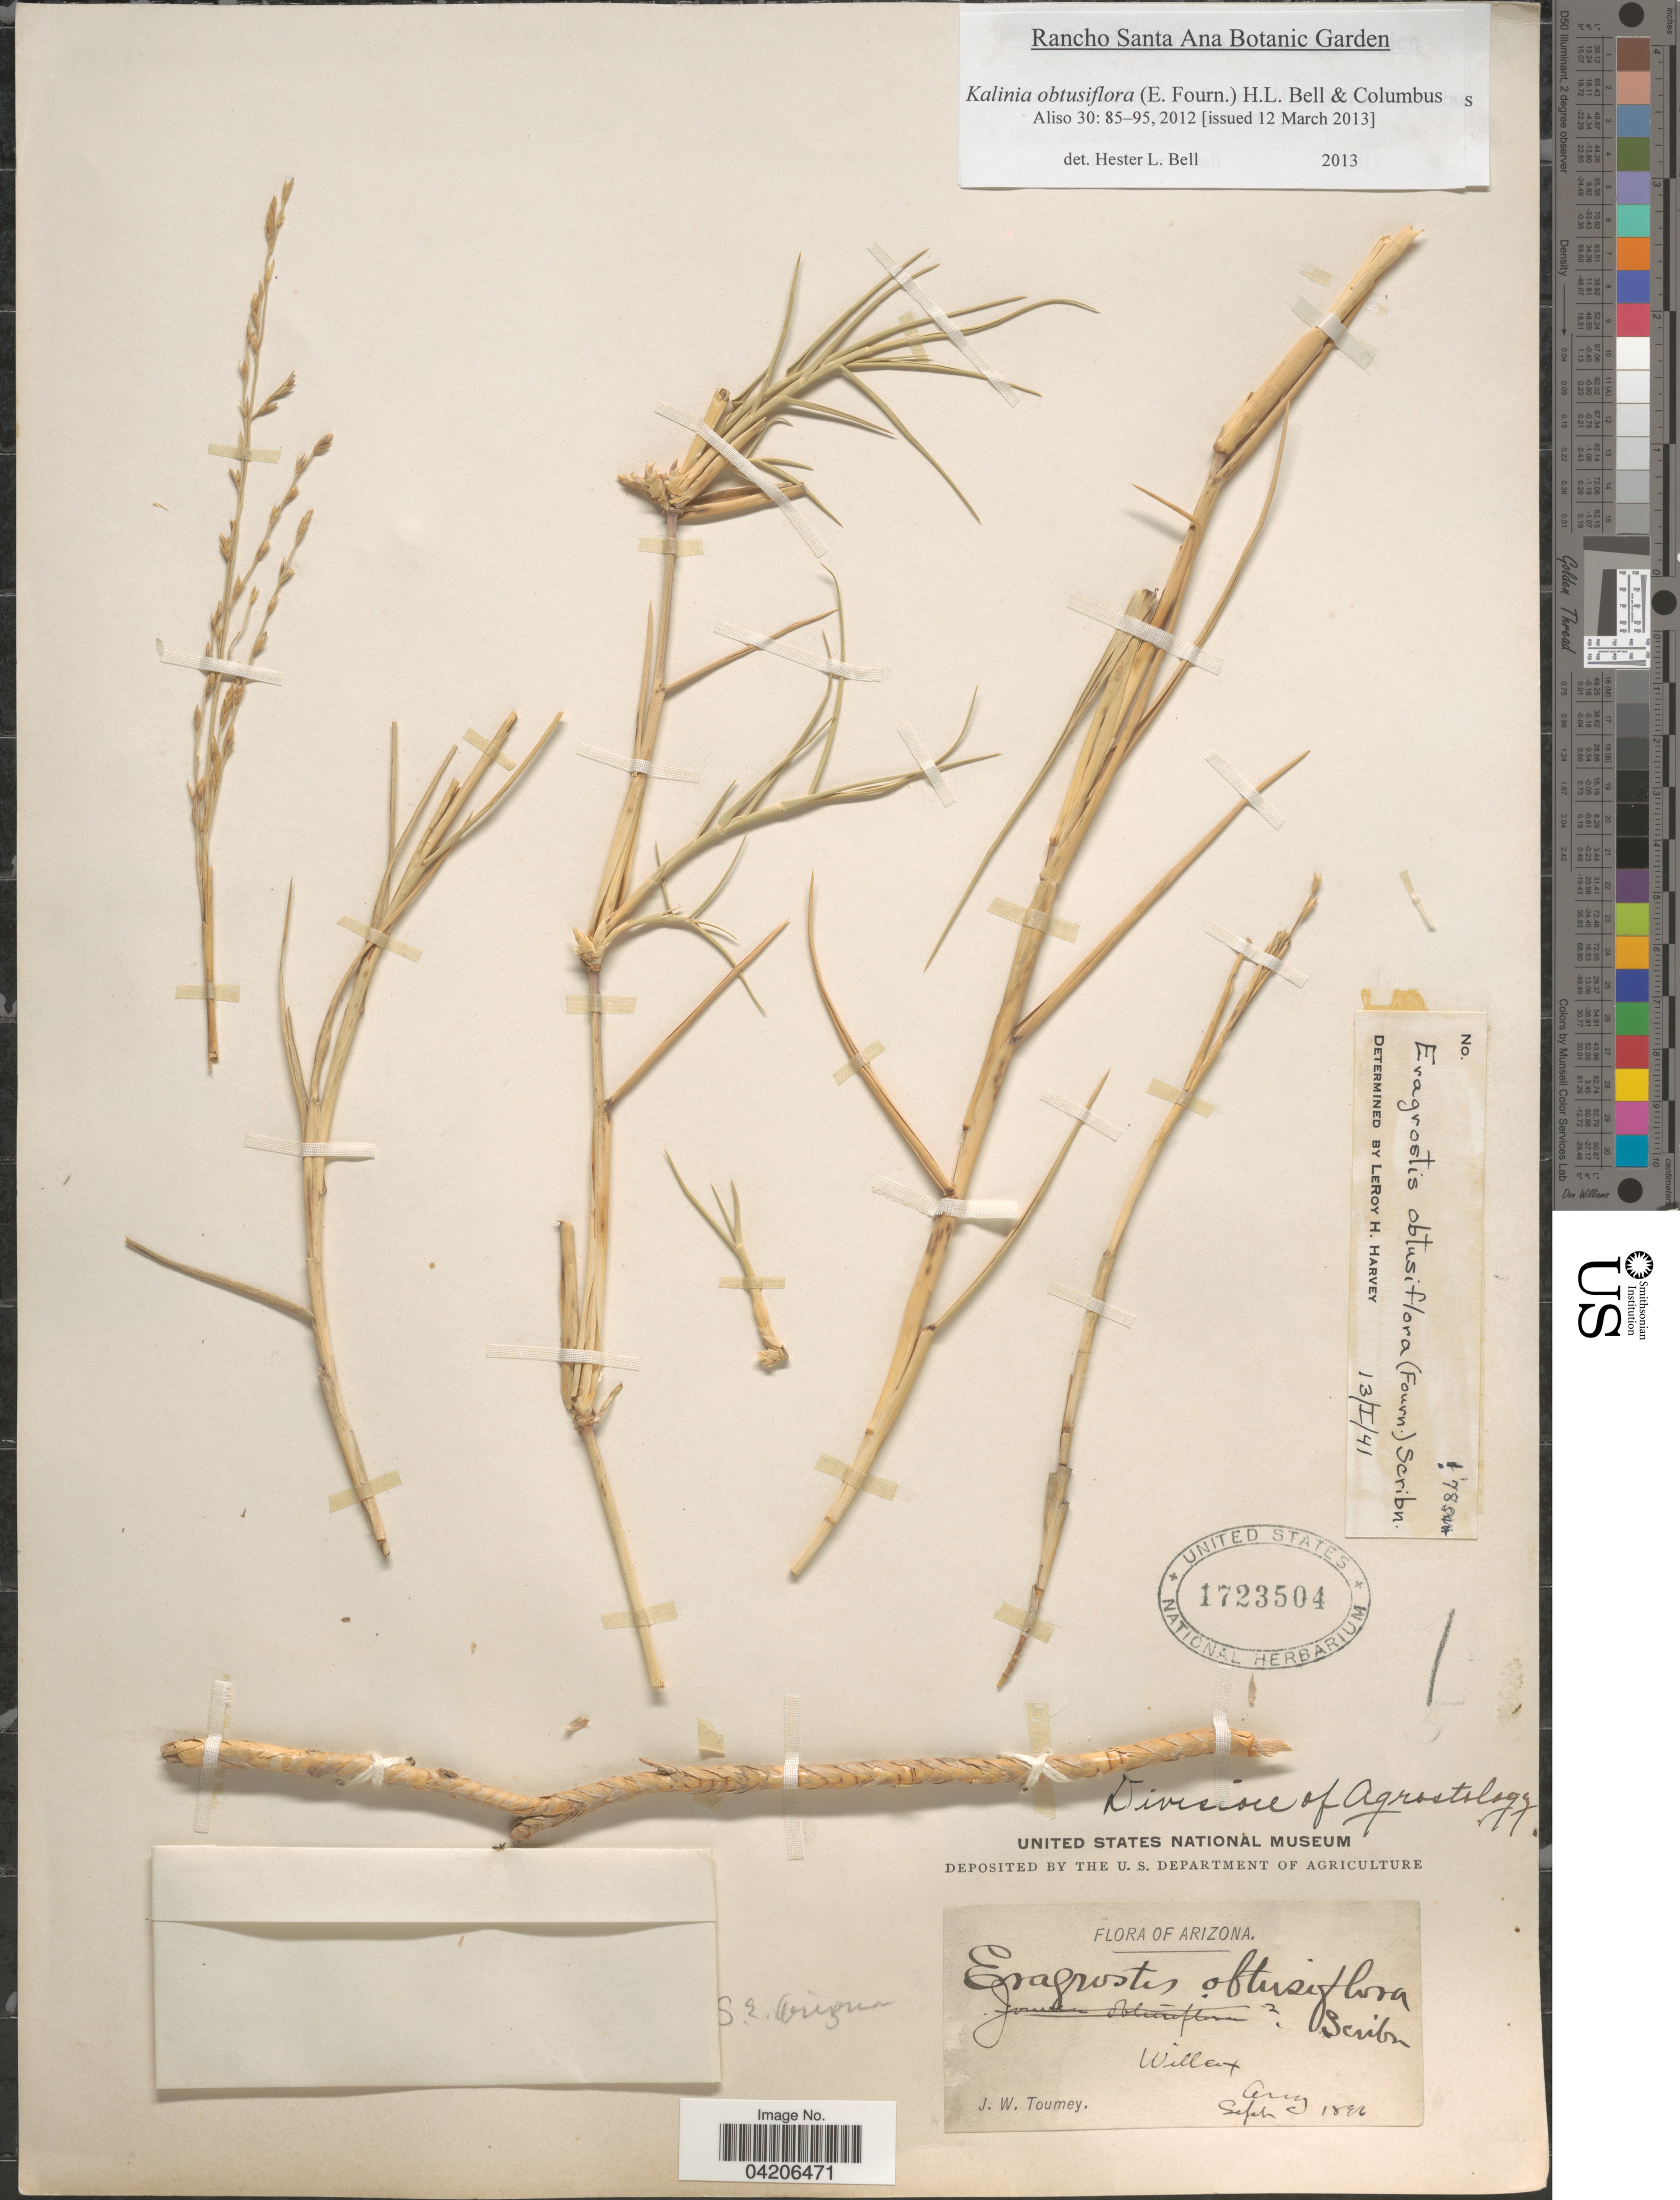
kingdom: Plantae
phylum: Tracheophyta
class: Liliopsida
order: Poales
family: Poaceae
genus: Kalinia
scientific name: Kalinia obtusiflora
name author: (E. Fourn.) H.L. Bell & Columbus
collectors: J. W. Toumey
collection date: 1892-09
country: United States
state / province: Arizona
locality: Willcox. S.E. Arizona.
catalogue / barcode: US 1723504